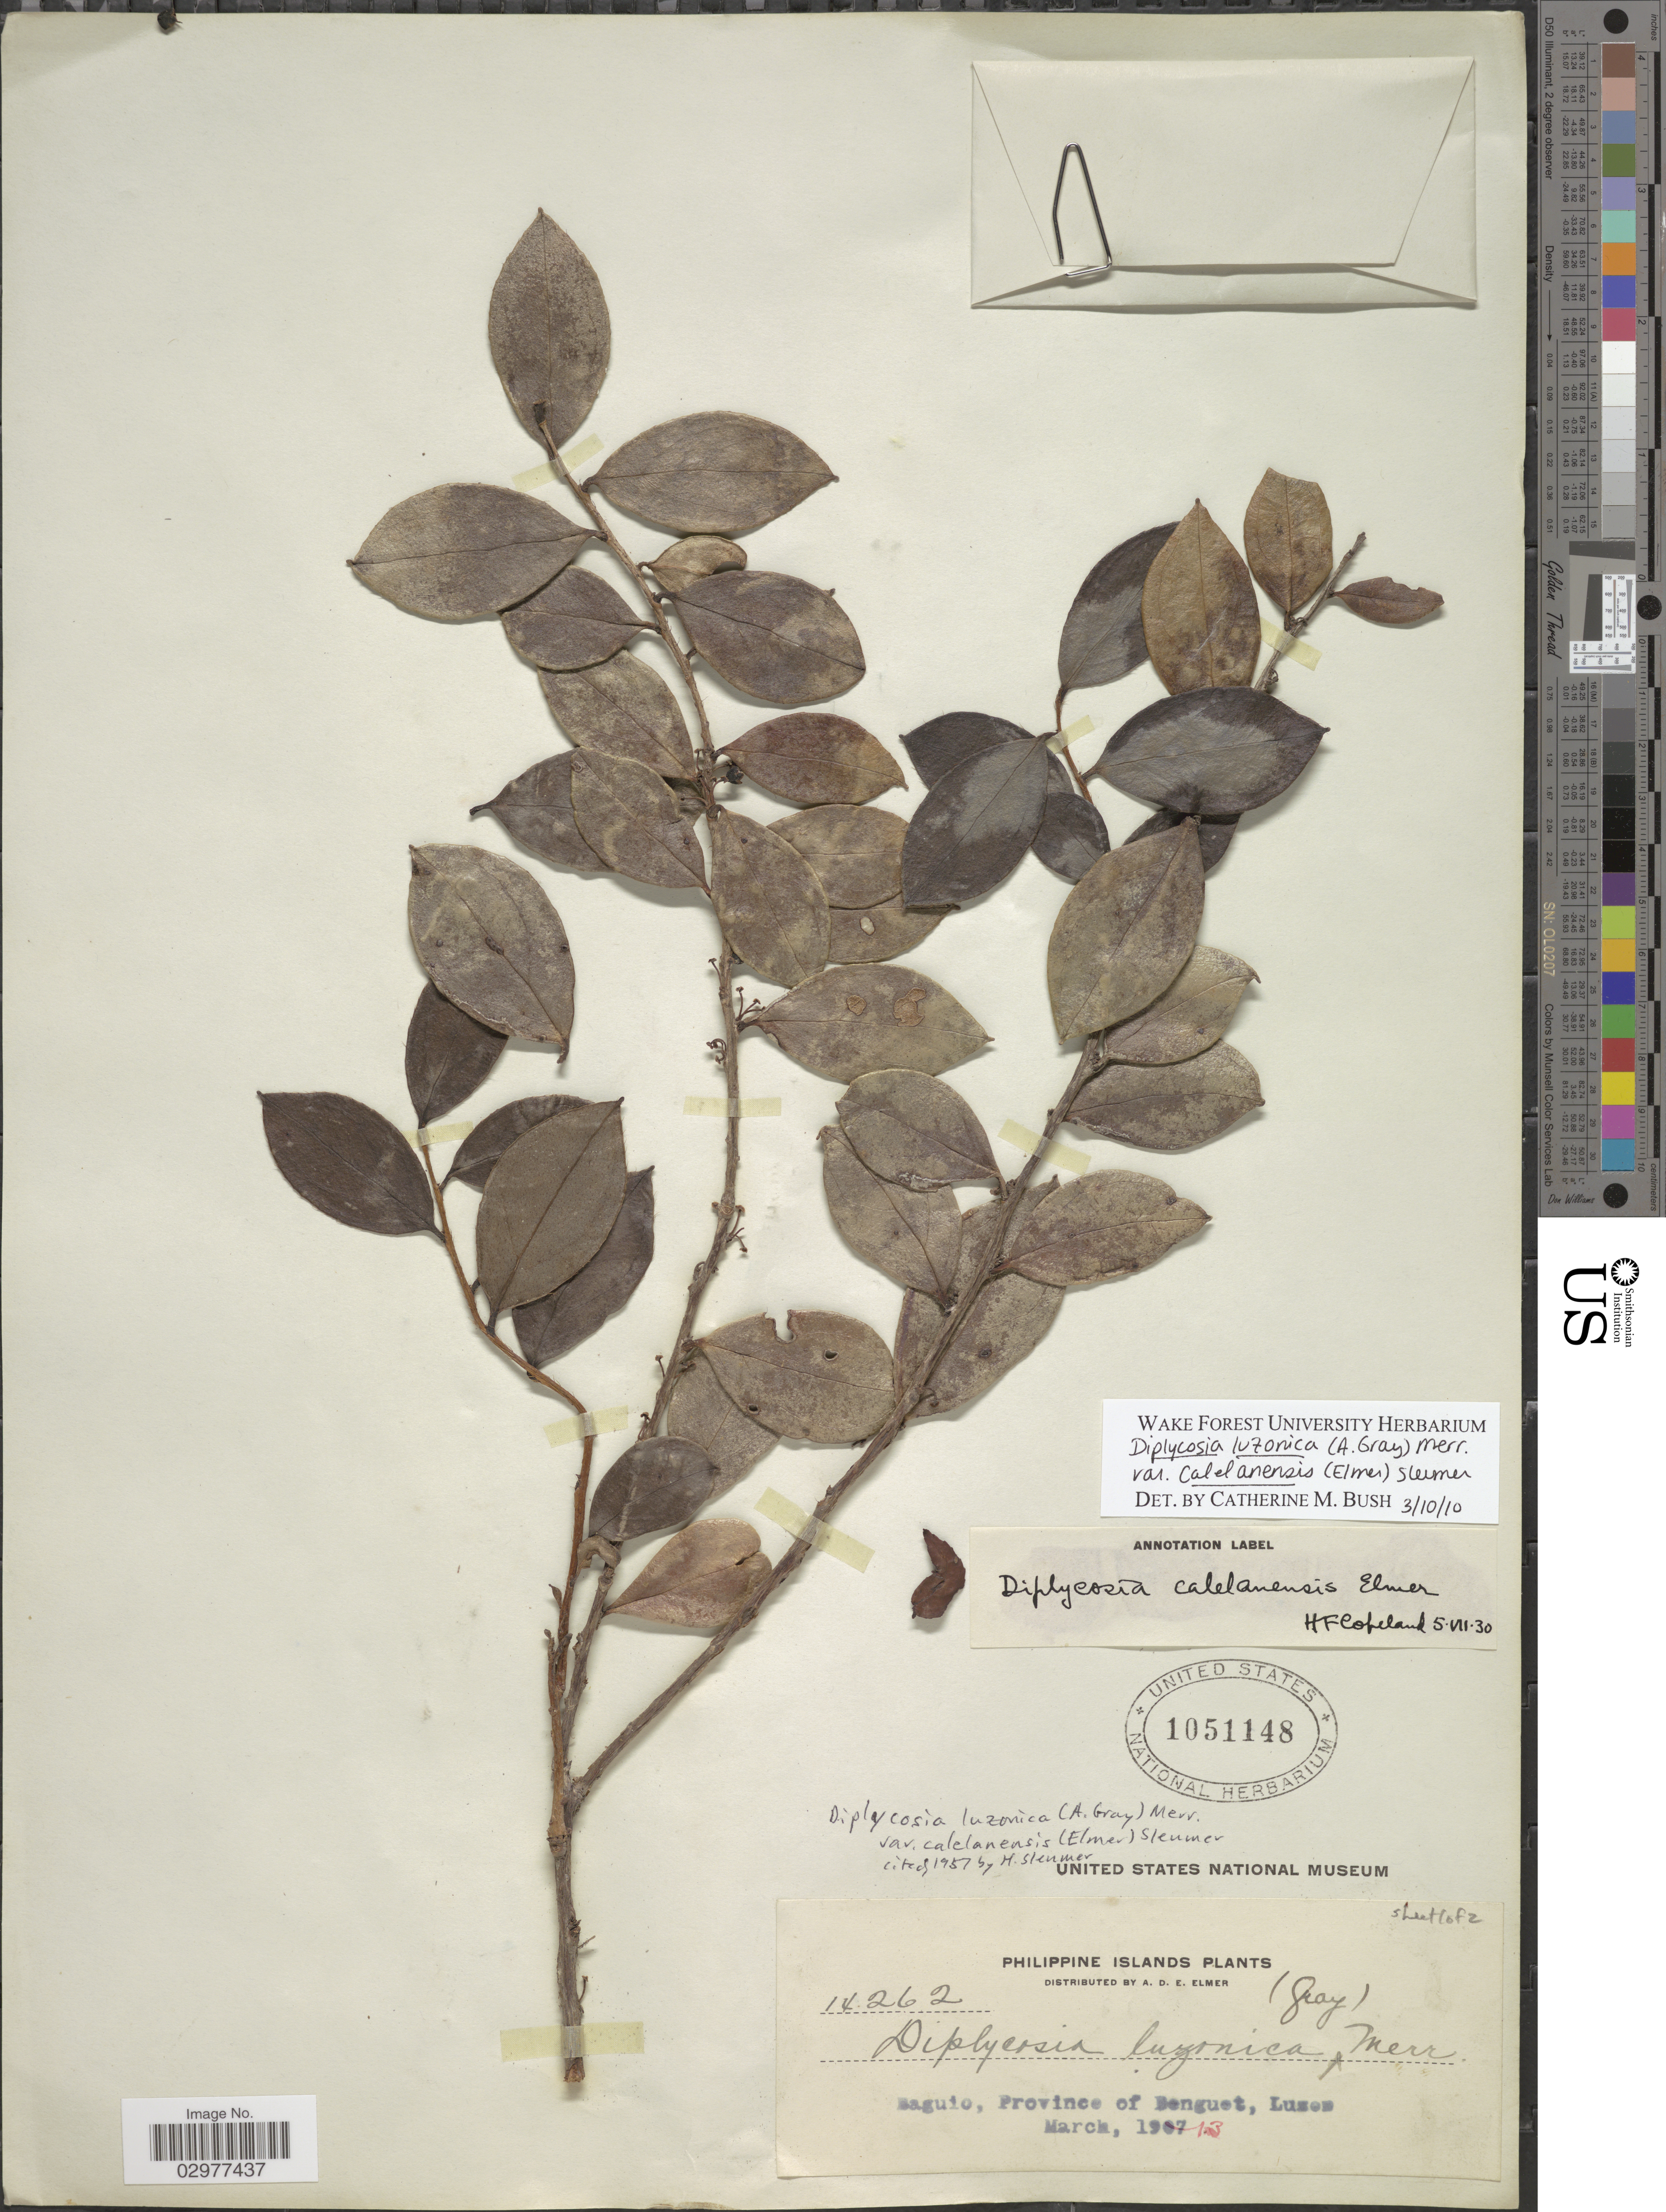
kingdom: Plantae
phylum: Tracheophyta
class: Magnoliopsida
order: Ericales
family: Ericaceae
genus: Diplycosia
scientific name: Diplycosia luzonica var. calelanensis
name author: (Elmer) Sleumer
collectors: A. D. E. Elmer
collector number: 14262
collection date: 1913-03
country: Philippines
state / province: Cordillera (Administrative Region)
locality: Baguio, Province of Benguet, Luzon.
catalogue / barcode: US 1051148